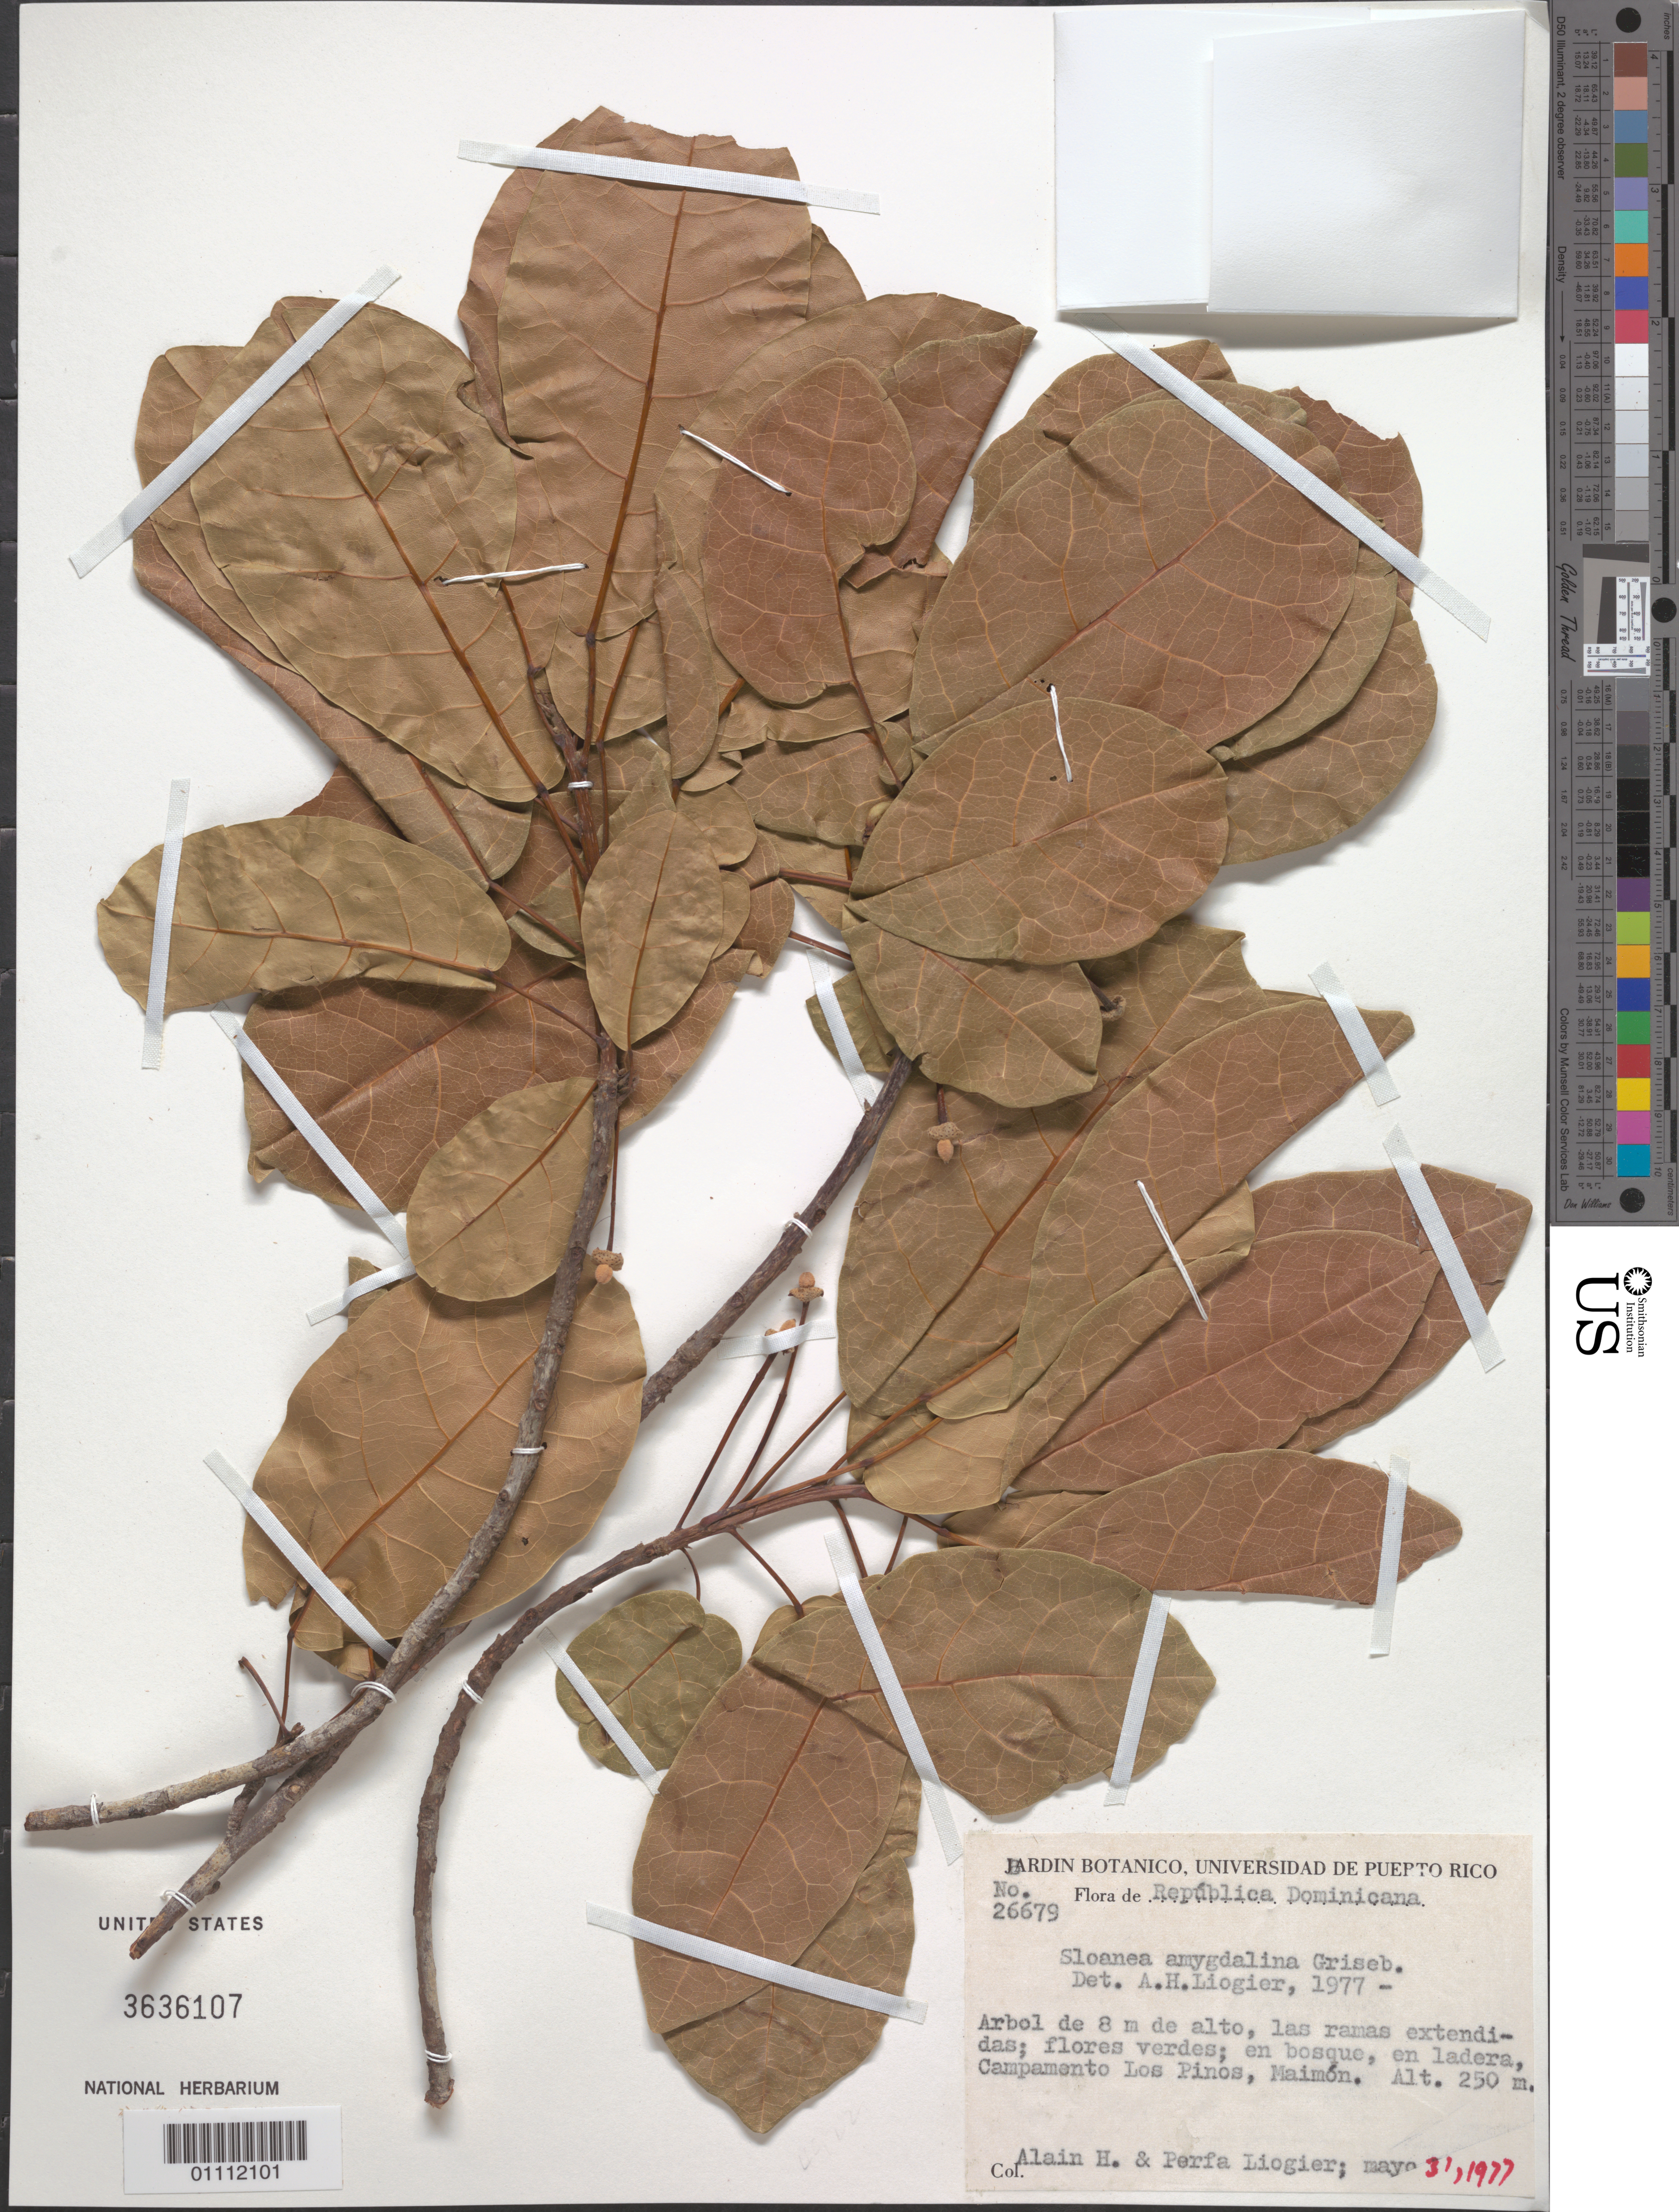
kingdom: Plantae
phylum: Tracheophyta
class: Magnoliopsida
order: Oxalidales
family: Elaeocarpaceae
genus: Sloanea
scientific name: Sloanea amygdalina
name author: Griseb.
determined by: Liogier, Alain H.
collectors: A. H. Liogier & M. P. Liogier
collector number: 26679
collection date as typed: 31 May 1977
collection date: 1977-05-31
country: Dominican Republic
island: Hispaniola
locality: Campamento Los Pinos, Maimón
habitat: En bosque, en ladera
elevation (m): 250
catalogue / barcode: US 3636107